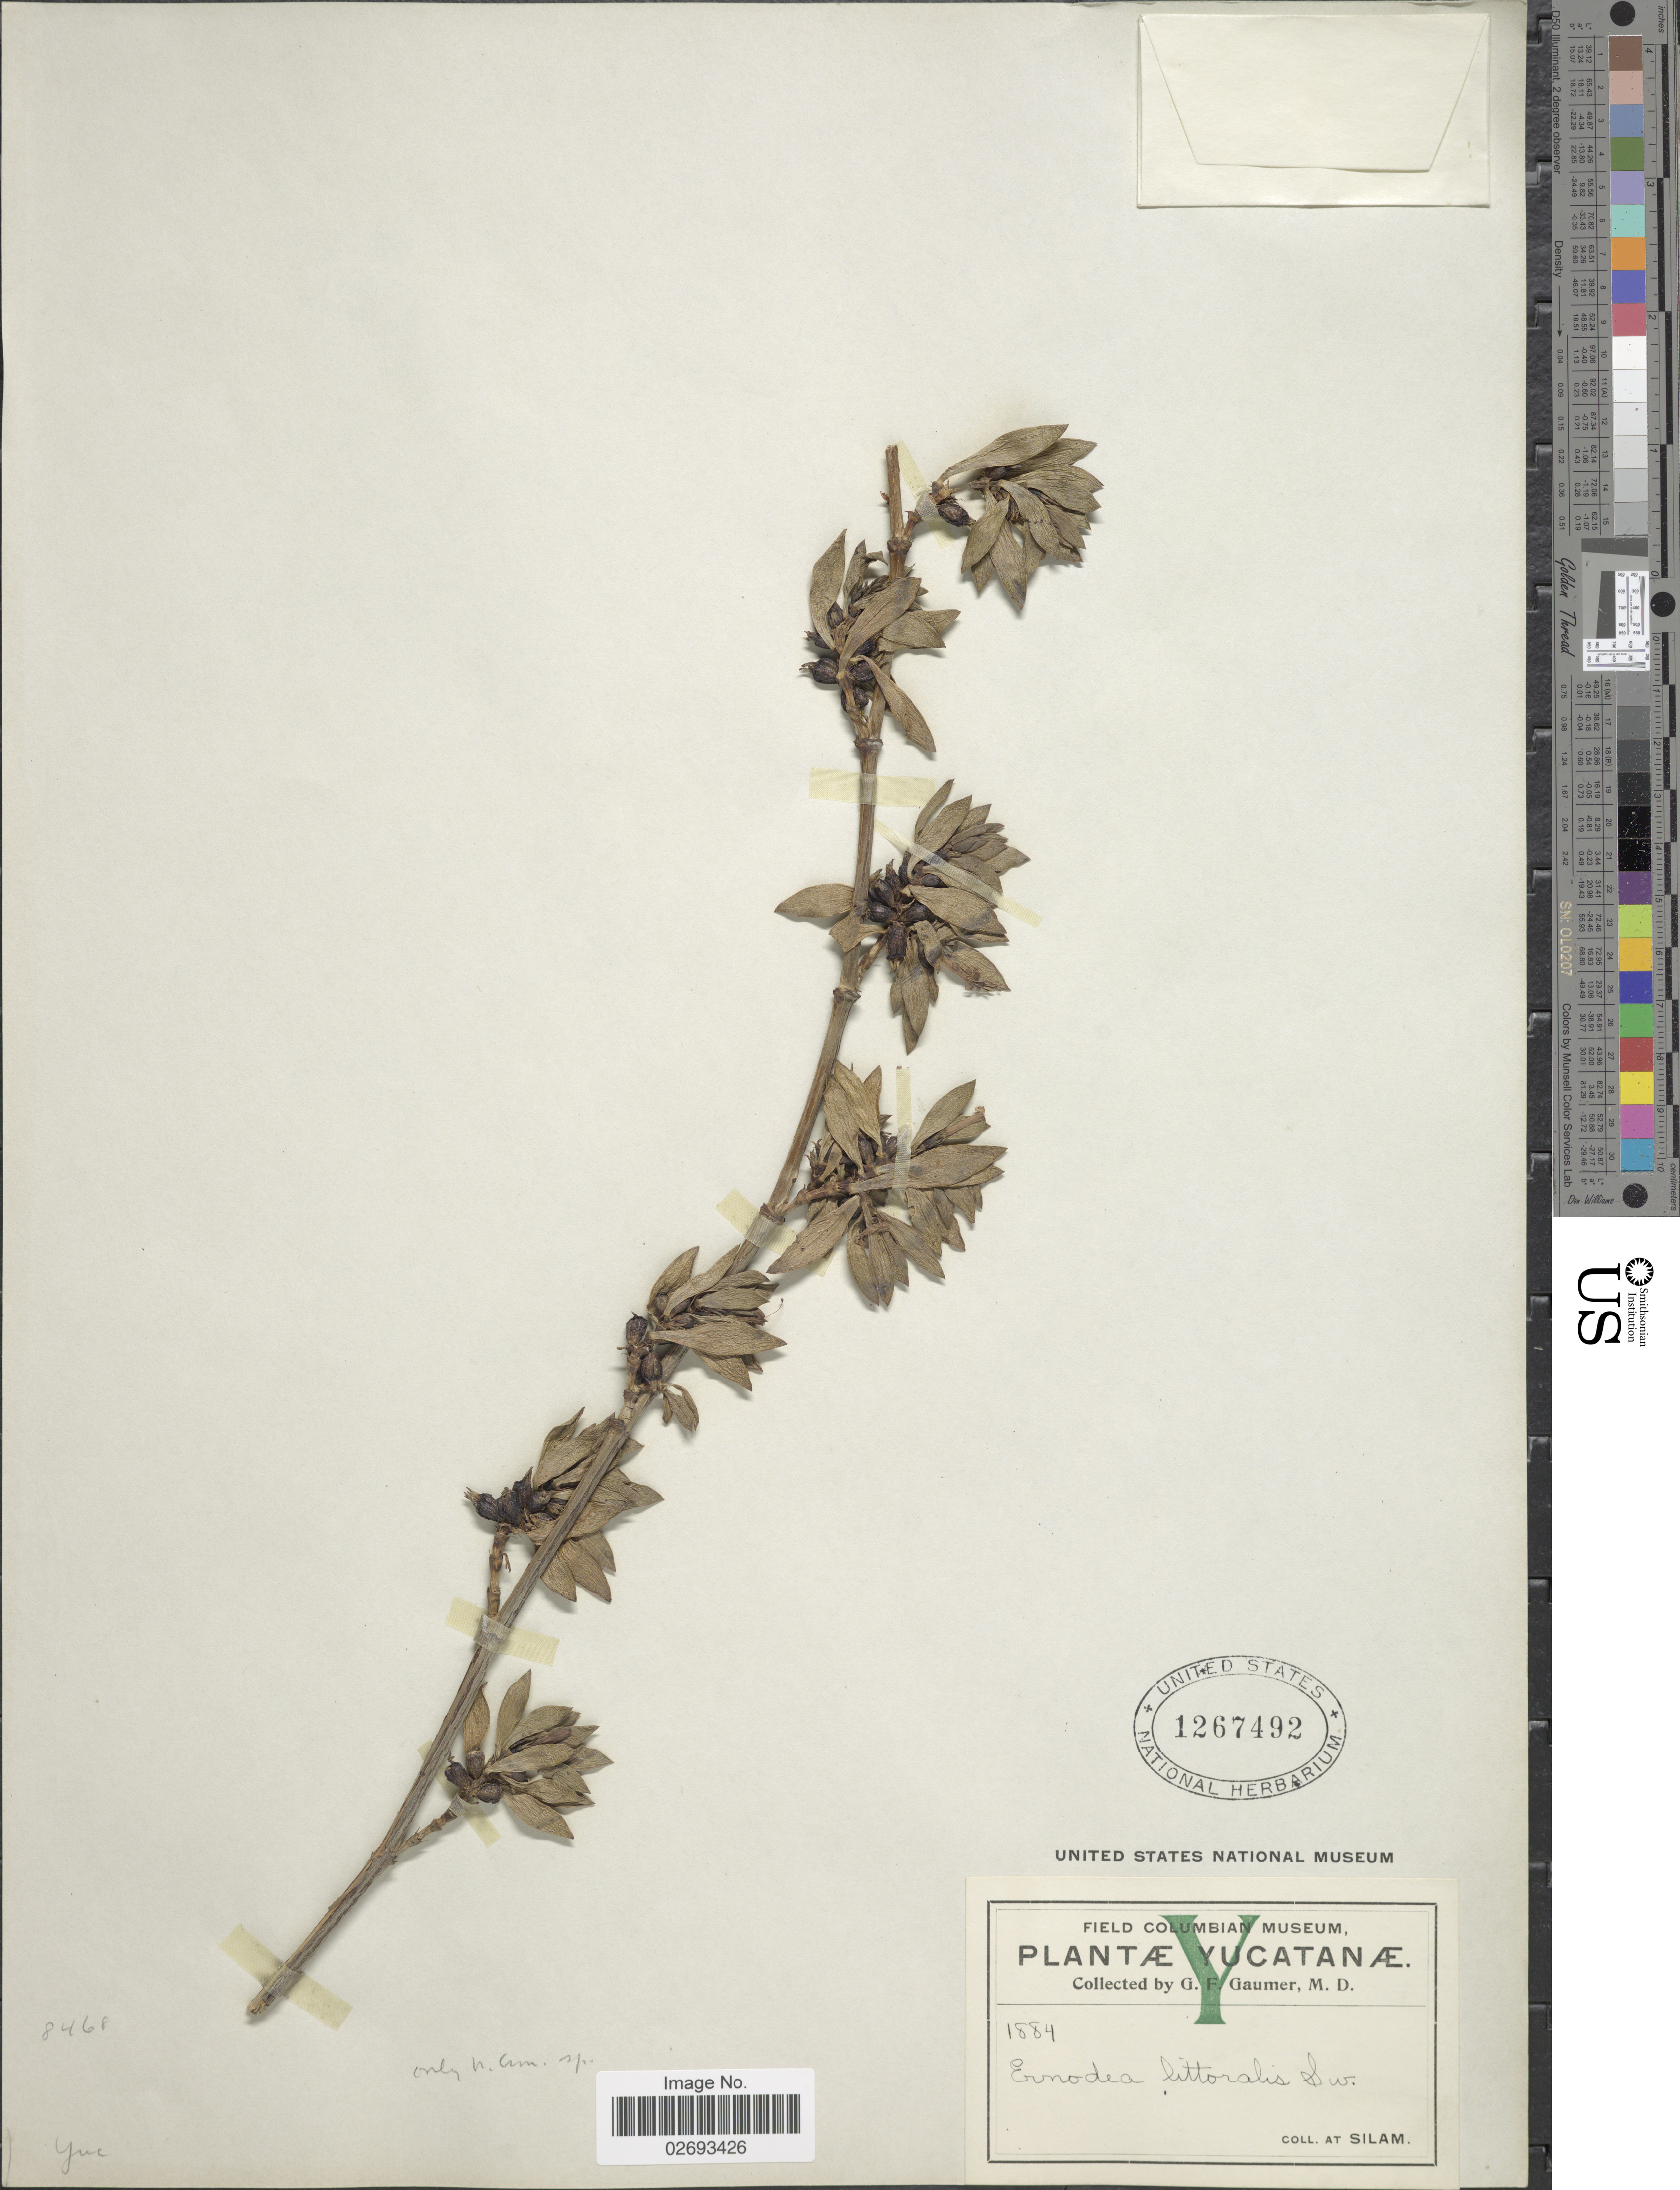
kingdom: Plantae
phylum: Tracheophyta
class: Magnoliopsida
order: Gentianales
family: Rubiaceae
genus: Ernodea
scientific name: Ernodea littoralis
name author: Sw.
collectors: G. F. Gaumer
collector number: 1884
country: Mexico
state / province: Yucatán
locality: At Silam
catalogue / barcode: US 1267492